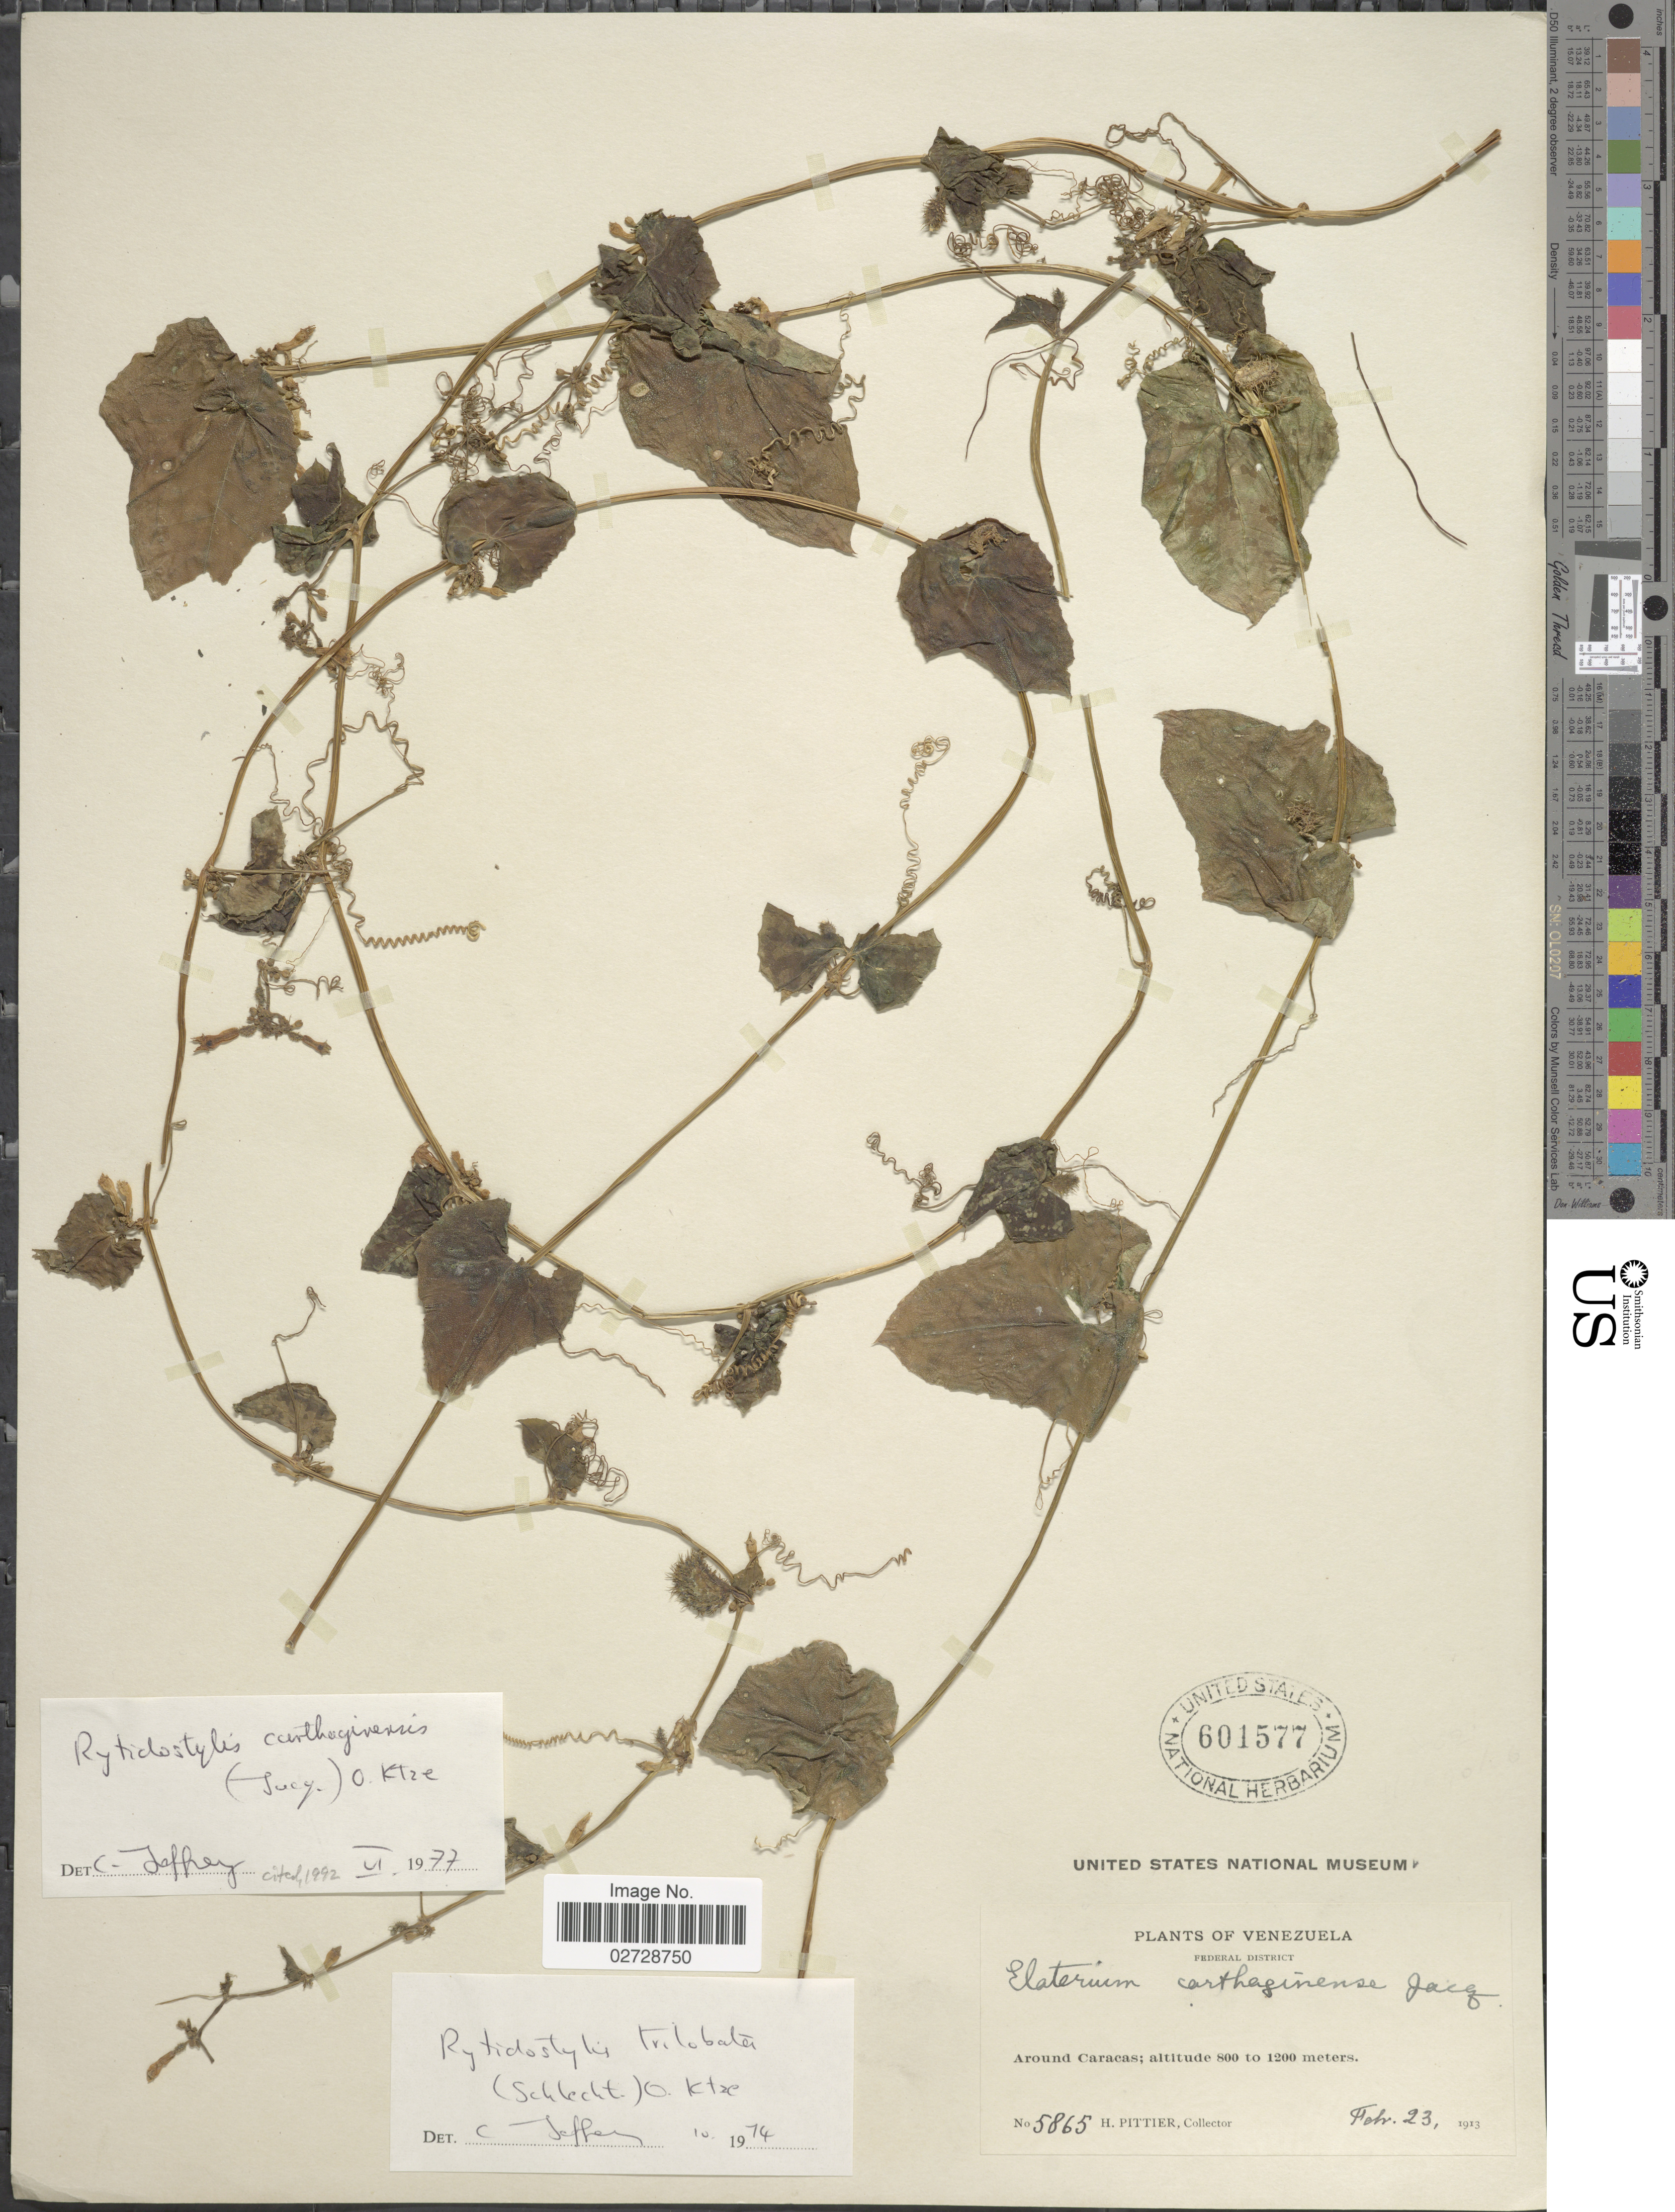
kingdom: Plantae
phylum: Tracheophyta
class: Magnoliopsida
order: Cucurbitales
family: Cucurbitaceae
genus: Cyclanthera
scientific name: Cyclanthera carthagenensis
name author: (Jacq.) H. Schaef. & S.S. Renner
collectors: H. F. Pittier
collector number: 5865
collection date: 1913-02-23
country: Venezuela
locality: Federal District. Around Caracas.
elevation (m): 800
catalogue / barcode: US 601577